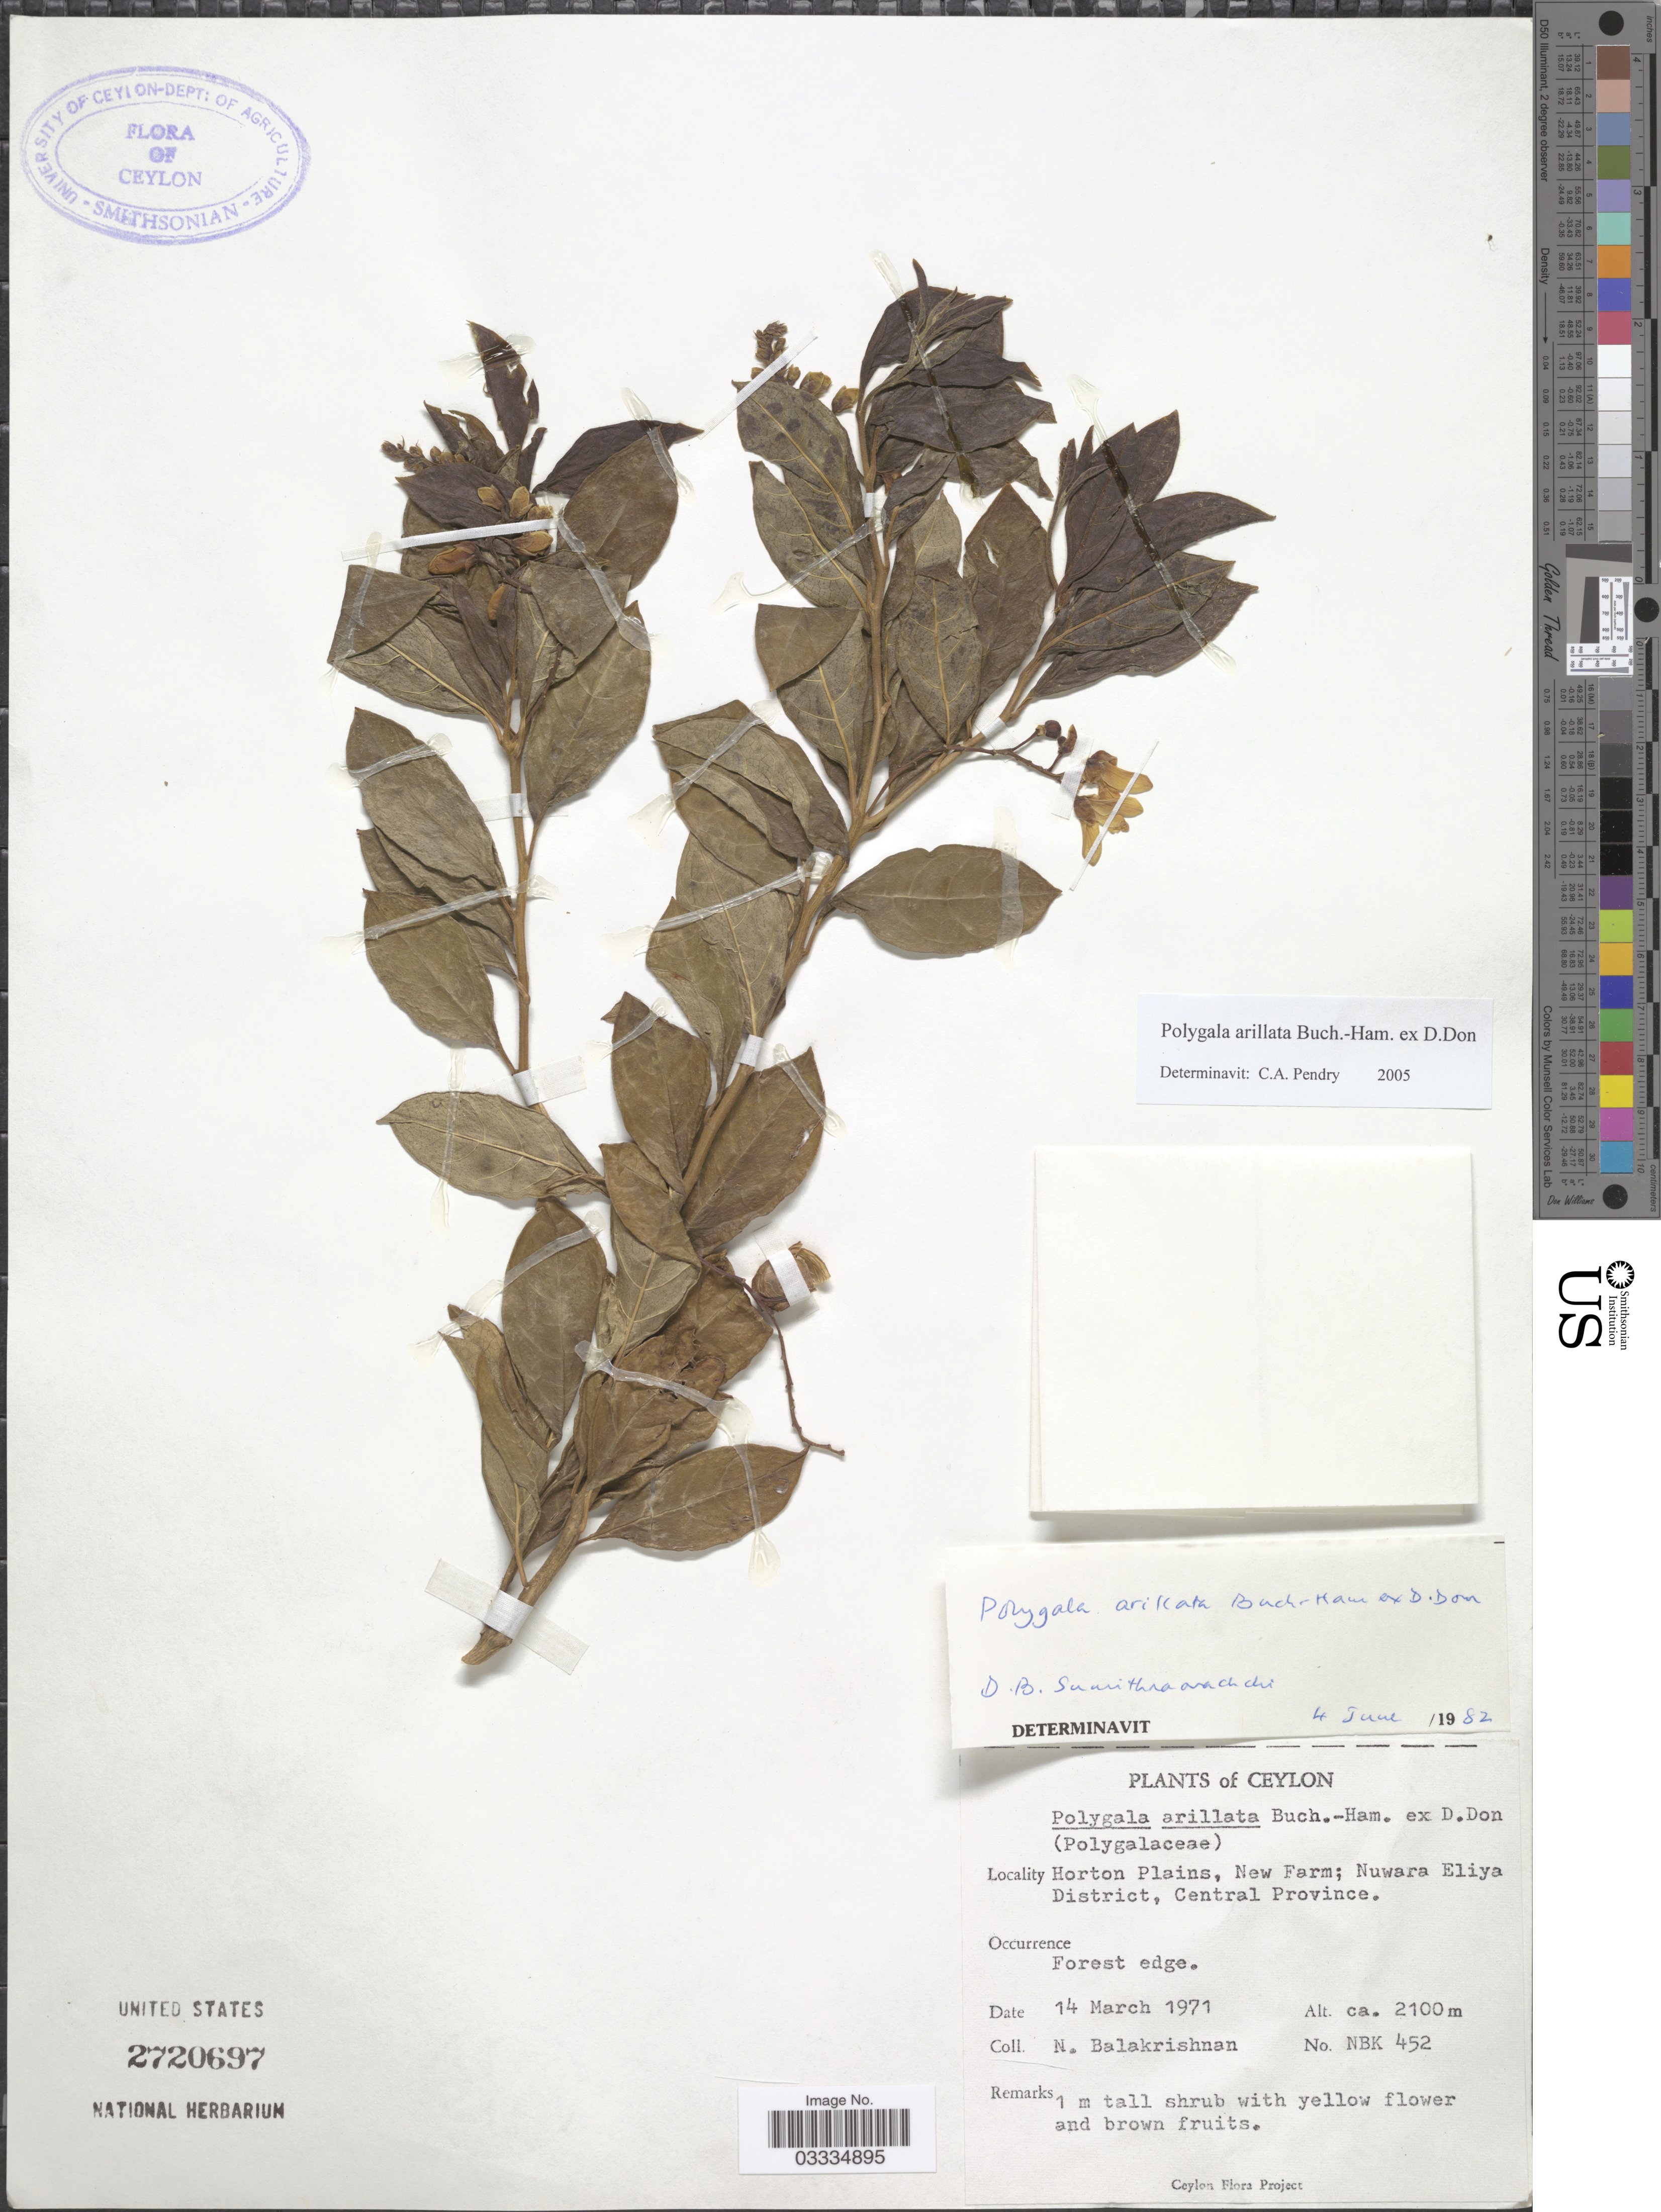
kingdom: Plantae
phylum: Tracheophyta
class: Magnoliopsida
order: Fabales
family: Polygalaceae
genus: Polygala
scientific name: Polygala arillata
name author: Buch.-Ham. ex D. Don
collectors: N. Balakrishnan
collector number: NBK 452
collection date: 1971-03-14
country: Sri Lanka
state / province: Central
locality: Ceylon. Horton Plains, New Farm; Nuwara Eliya District.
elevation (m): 2100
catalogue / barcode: US 2720697